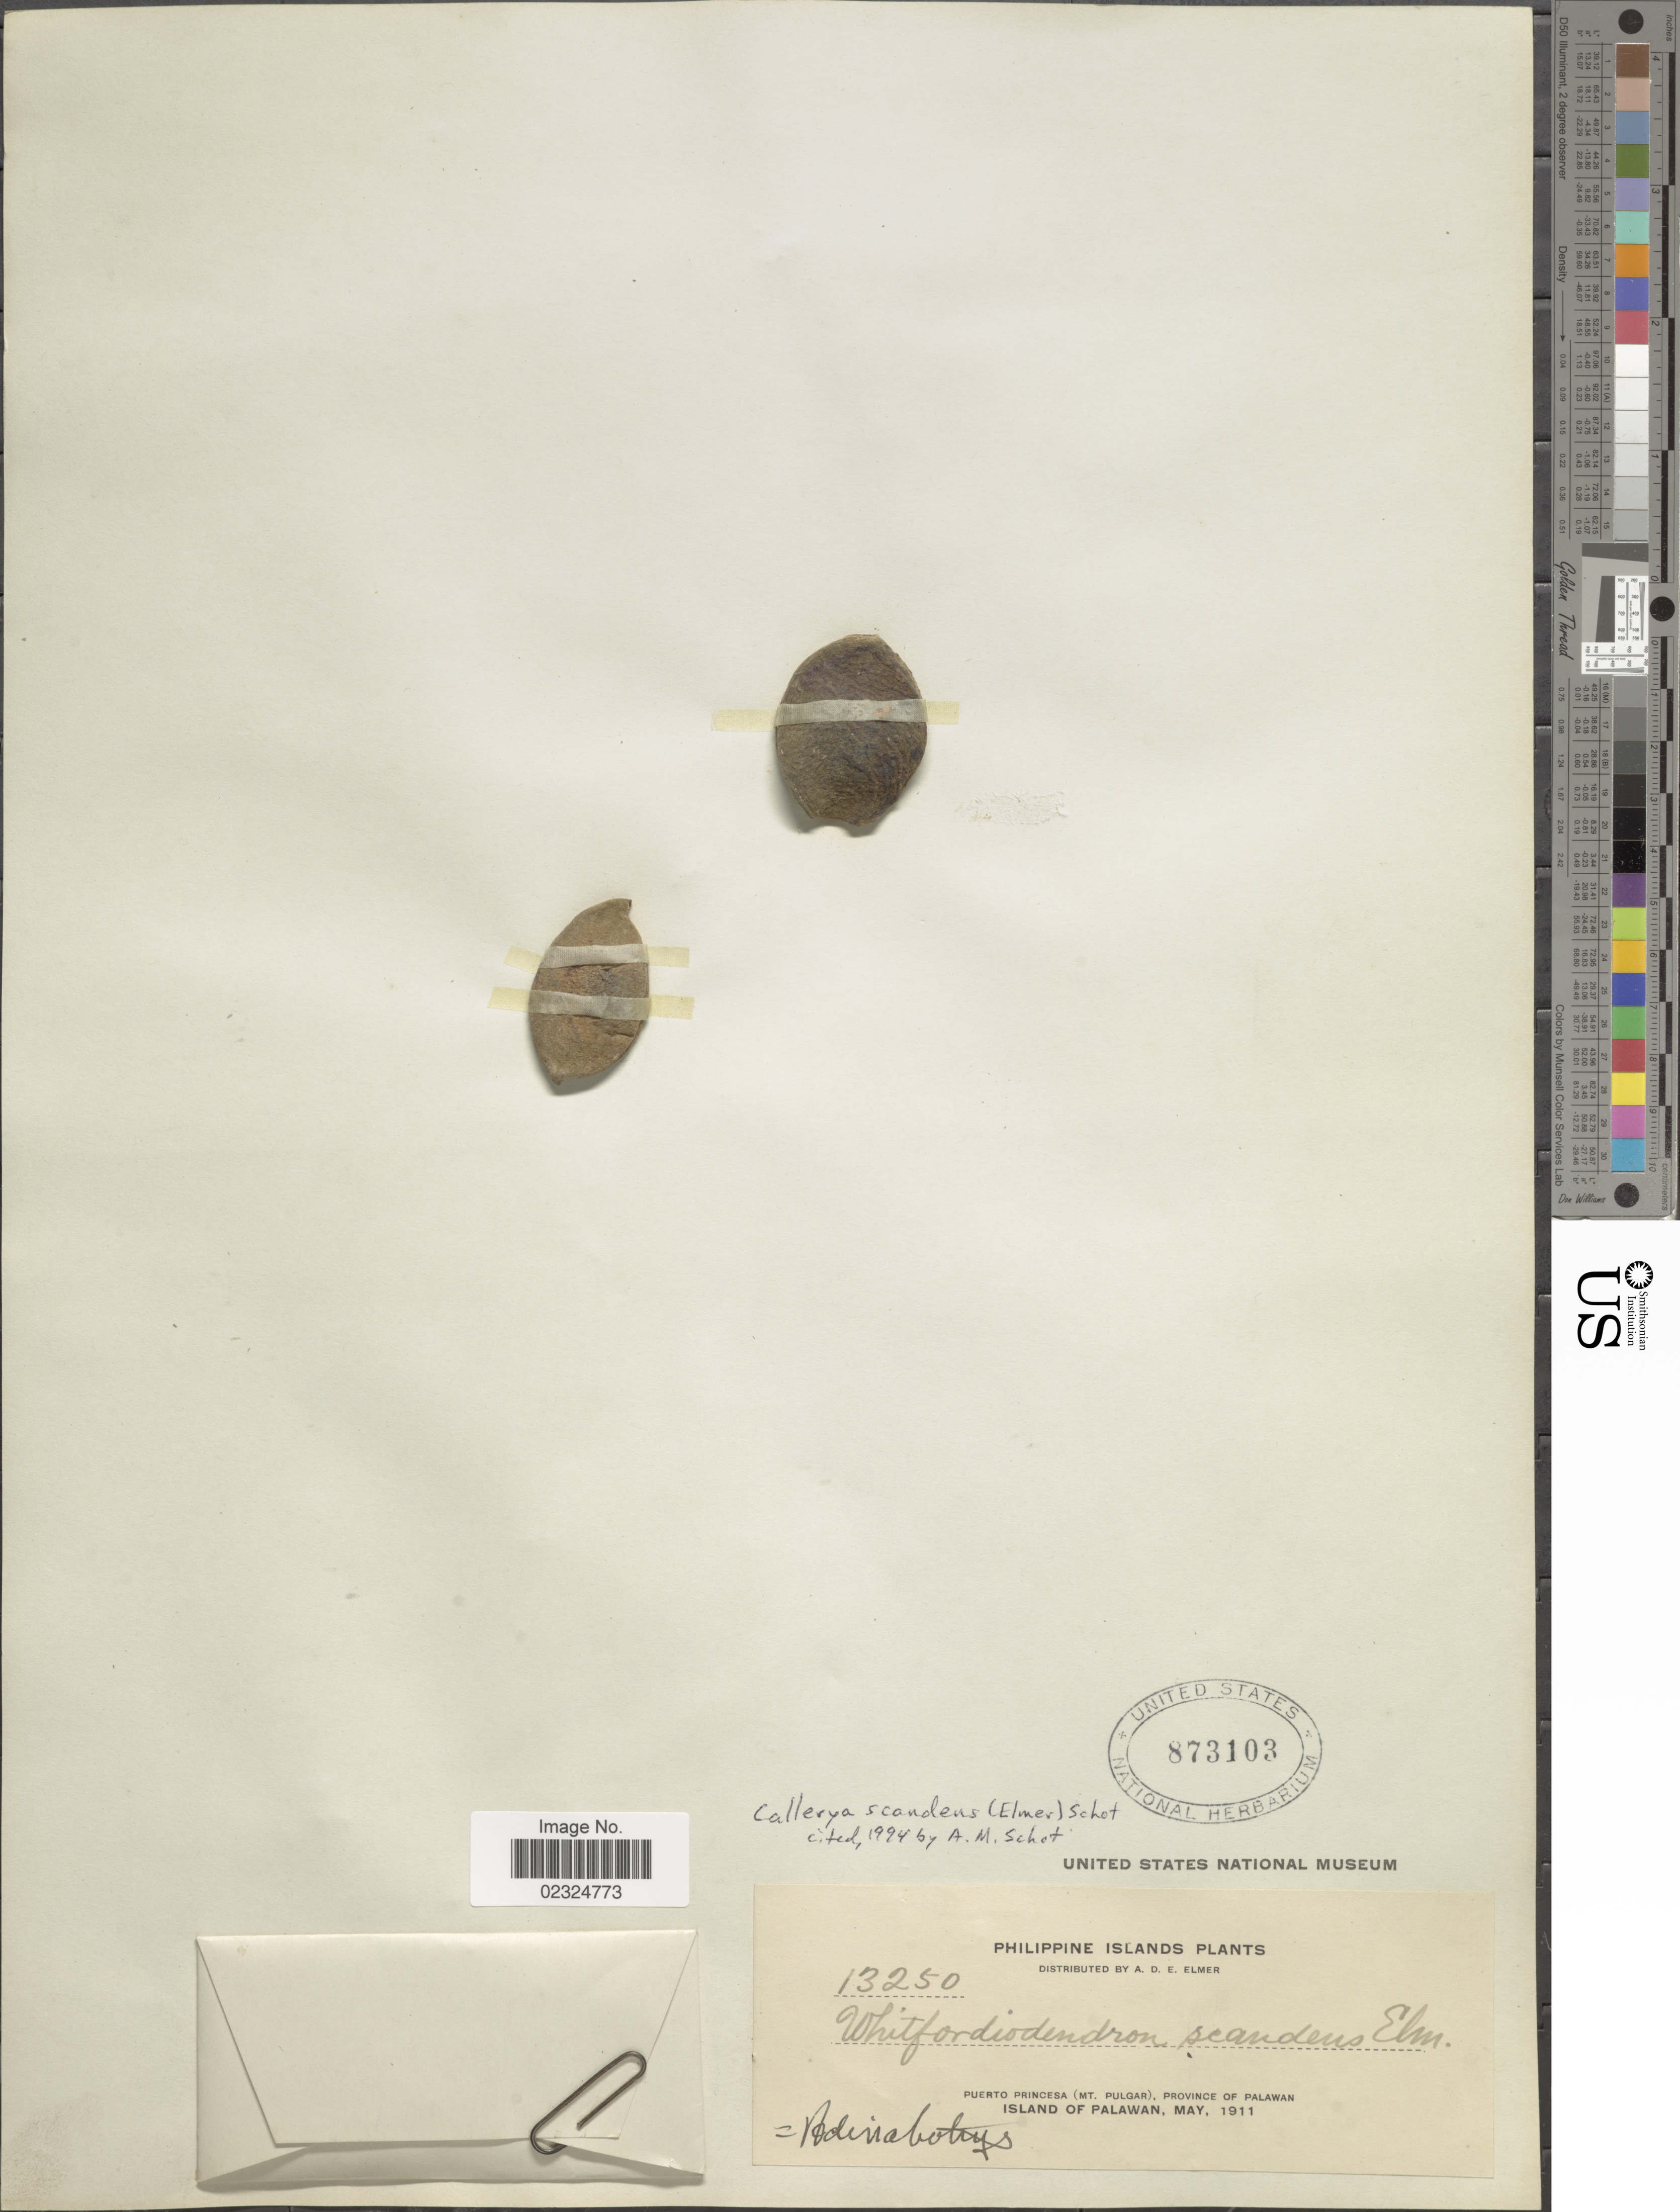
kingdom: Plantae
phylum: Tracheophyta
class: Magnoliopsida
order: Fabales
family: Fabaceae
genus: Whitfordiodendron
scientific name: Whitfordiodendron scandens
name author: (Elmer) Elmer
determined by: Strong, Mark T., (BOT), Smithsonian Institution - National Museum of Natural History (UNITED STATES)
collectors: A. D. E. Elmer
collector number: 13250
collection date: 1911-05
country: Philippines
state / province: Mimaropa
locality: Puerto Princesa (Mt. Pulgar), Island of Palawan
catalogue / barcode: US 873103